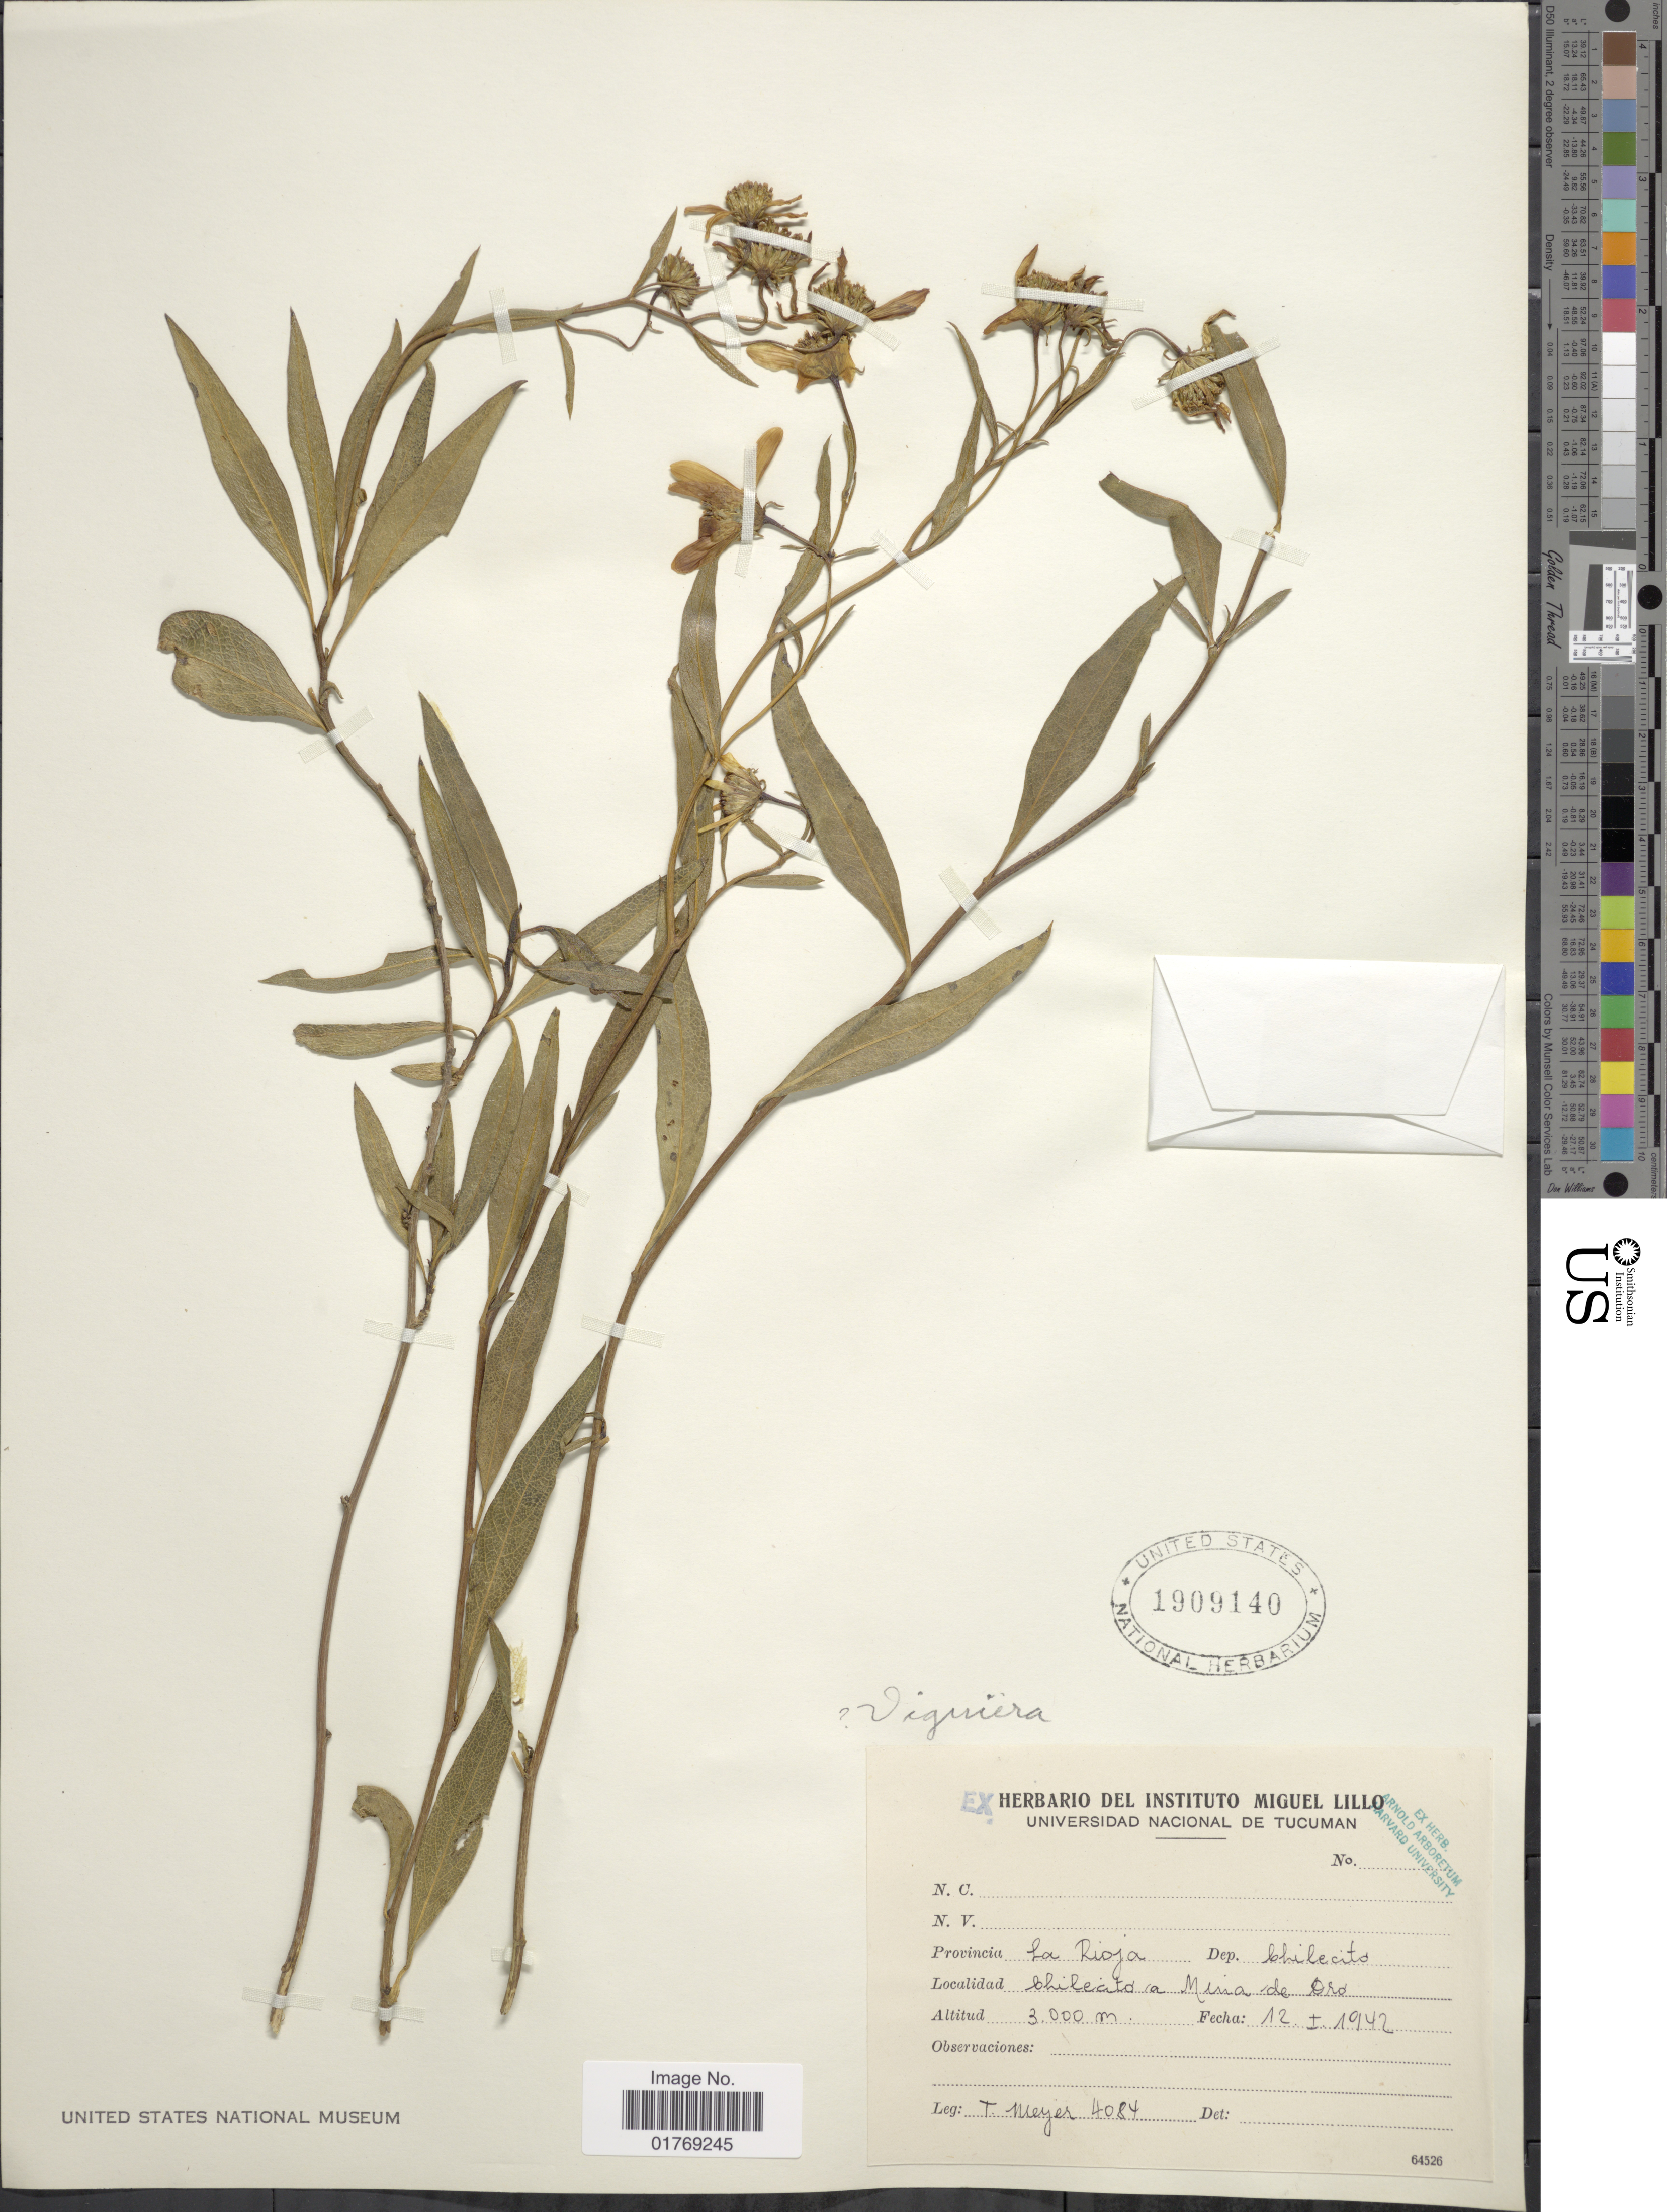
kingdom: Plantae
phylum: Tracheophyta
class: Magnoliopsida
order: Asterales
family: Asteraceae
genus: Viguiera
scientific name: Viguiera sp.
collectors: T. Meyer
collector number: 4084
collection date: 1942-01-12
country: Argentina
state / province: La Rioja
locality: Provincia La Rioja. Dep. Chilecito. Chilecito a Meria de Oro.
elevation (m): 3000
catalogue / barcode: US 1909140